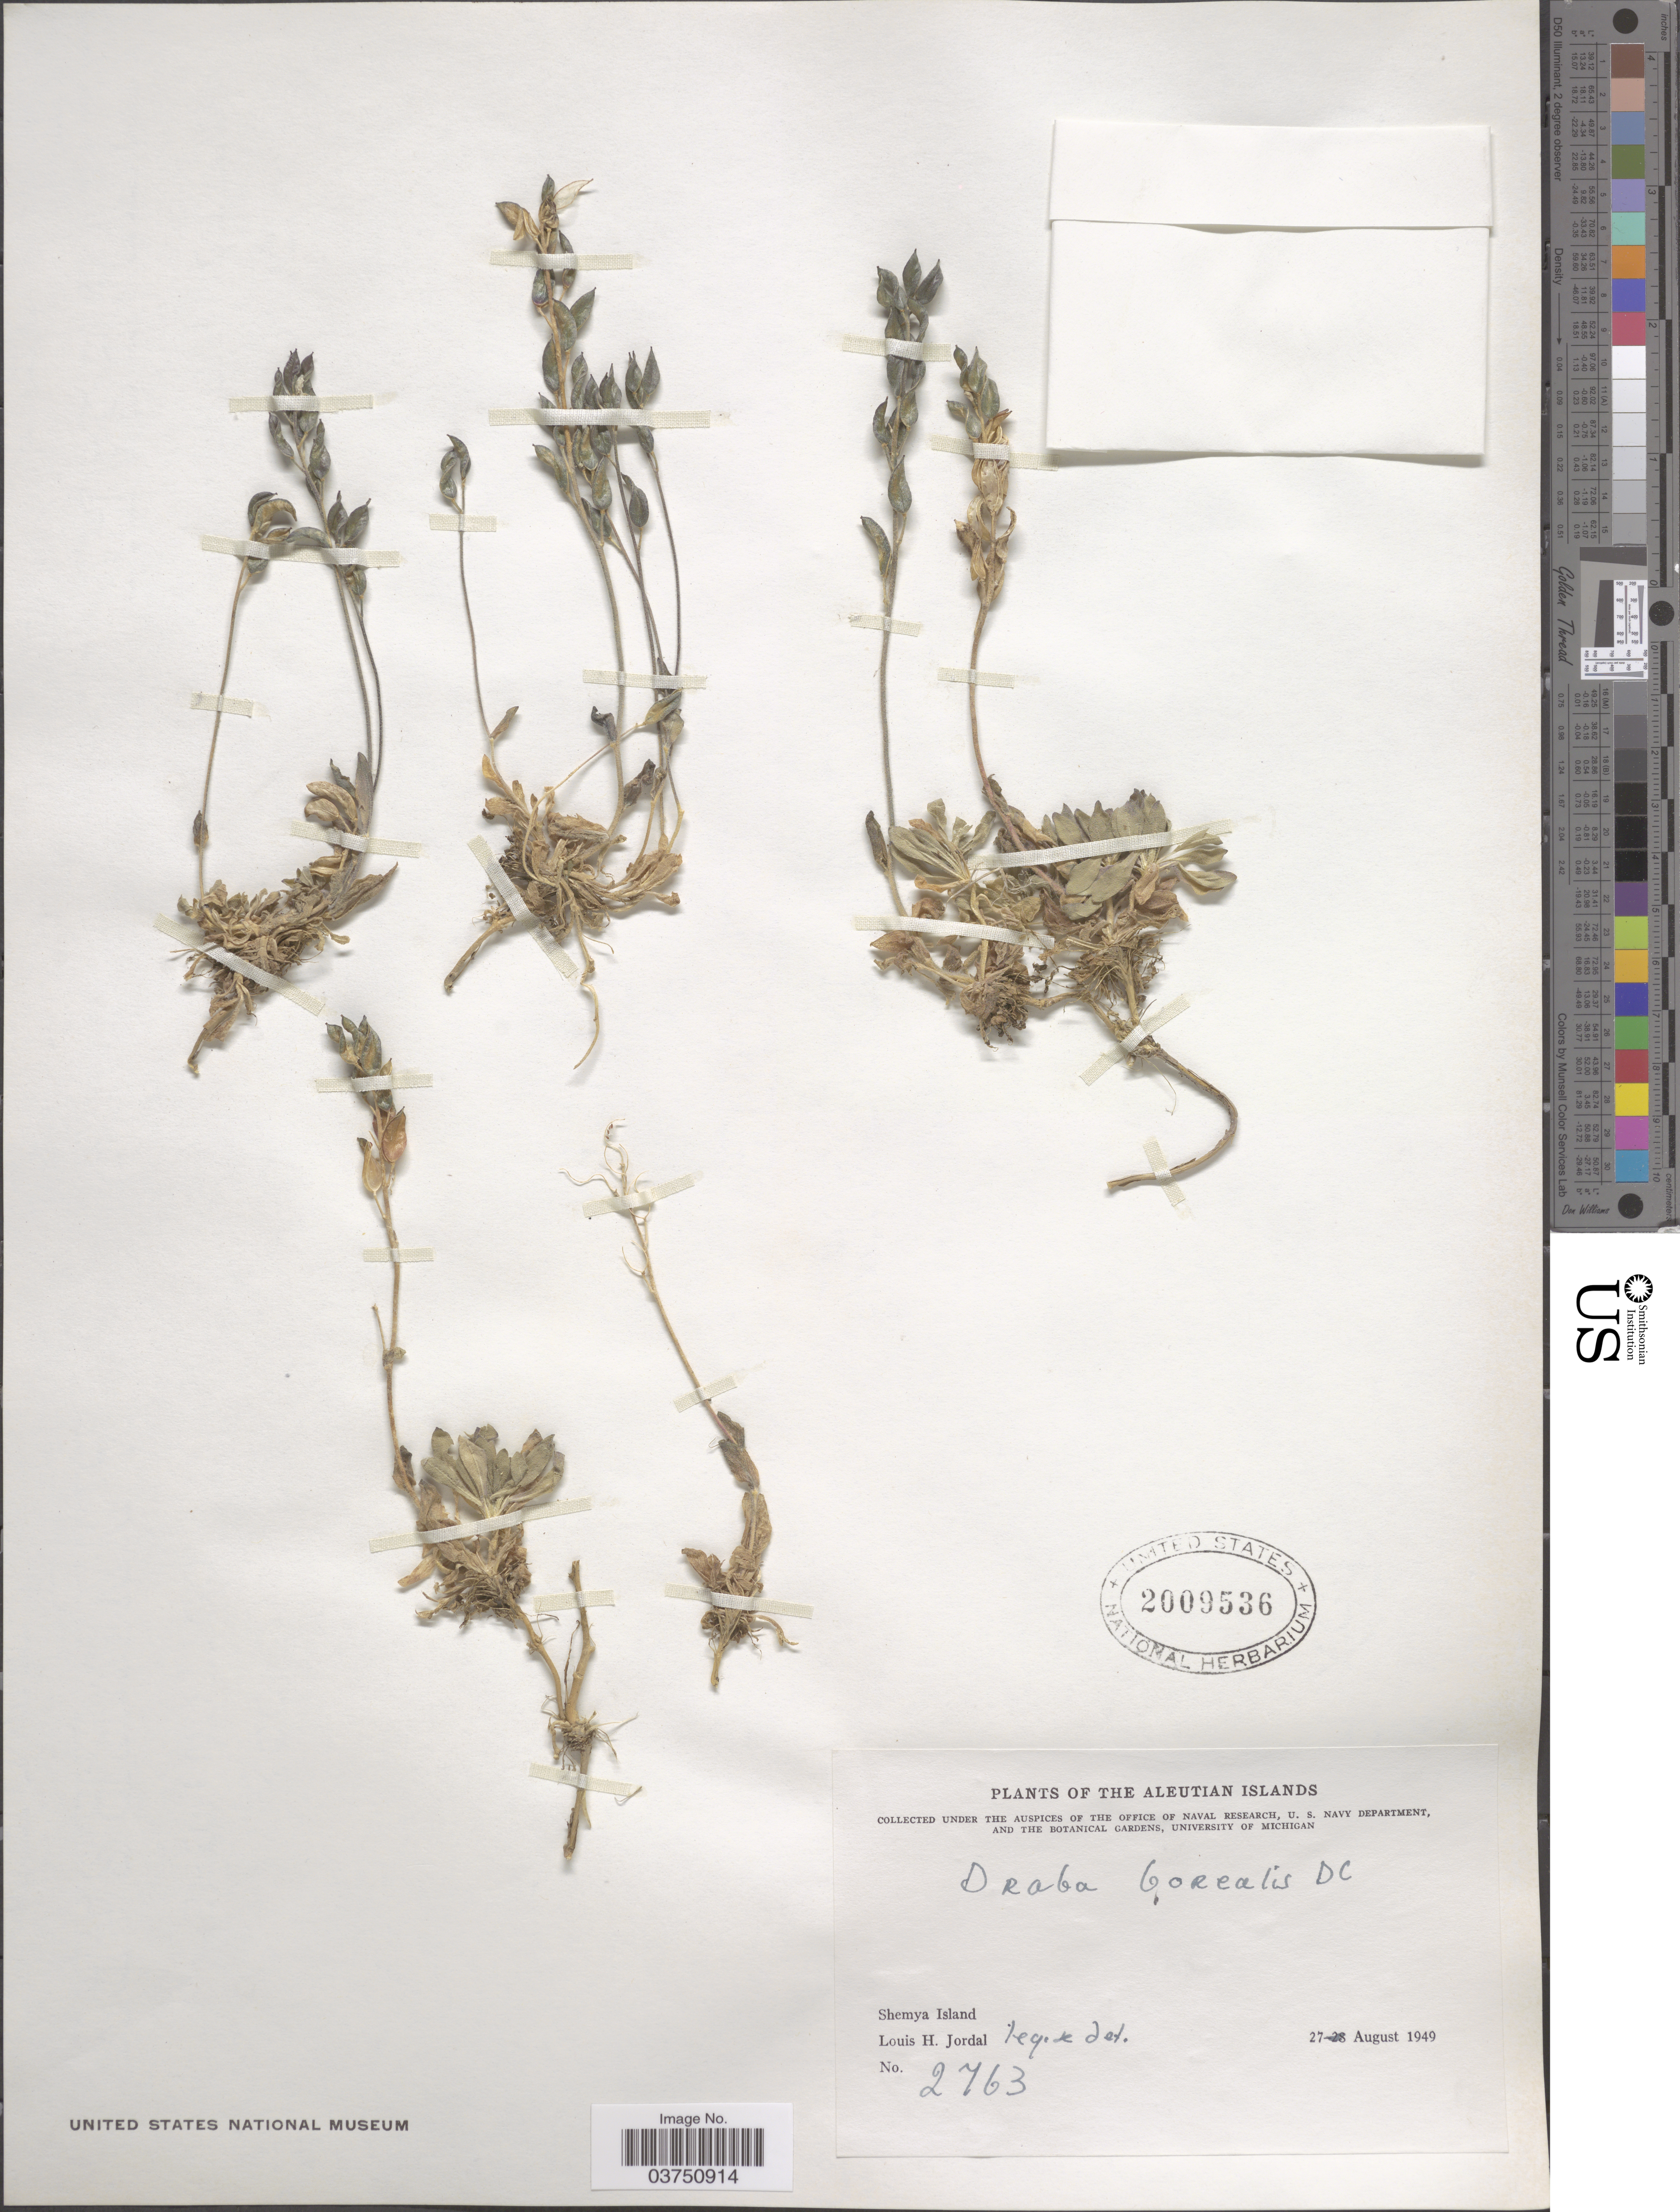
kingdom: Plantae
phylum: Tracheophyta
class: Magnoliopsida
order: Brassicales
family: Brassicaceae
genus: Draba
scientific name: Draba borealis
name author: DC.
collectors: L. Jordal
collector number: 2763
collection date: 1949-08-27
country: United States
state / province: Alaska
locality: The Aleutian Islands. Shemya Island.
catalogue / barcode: US 2009536